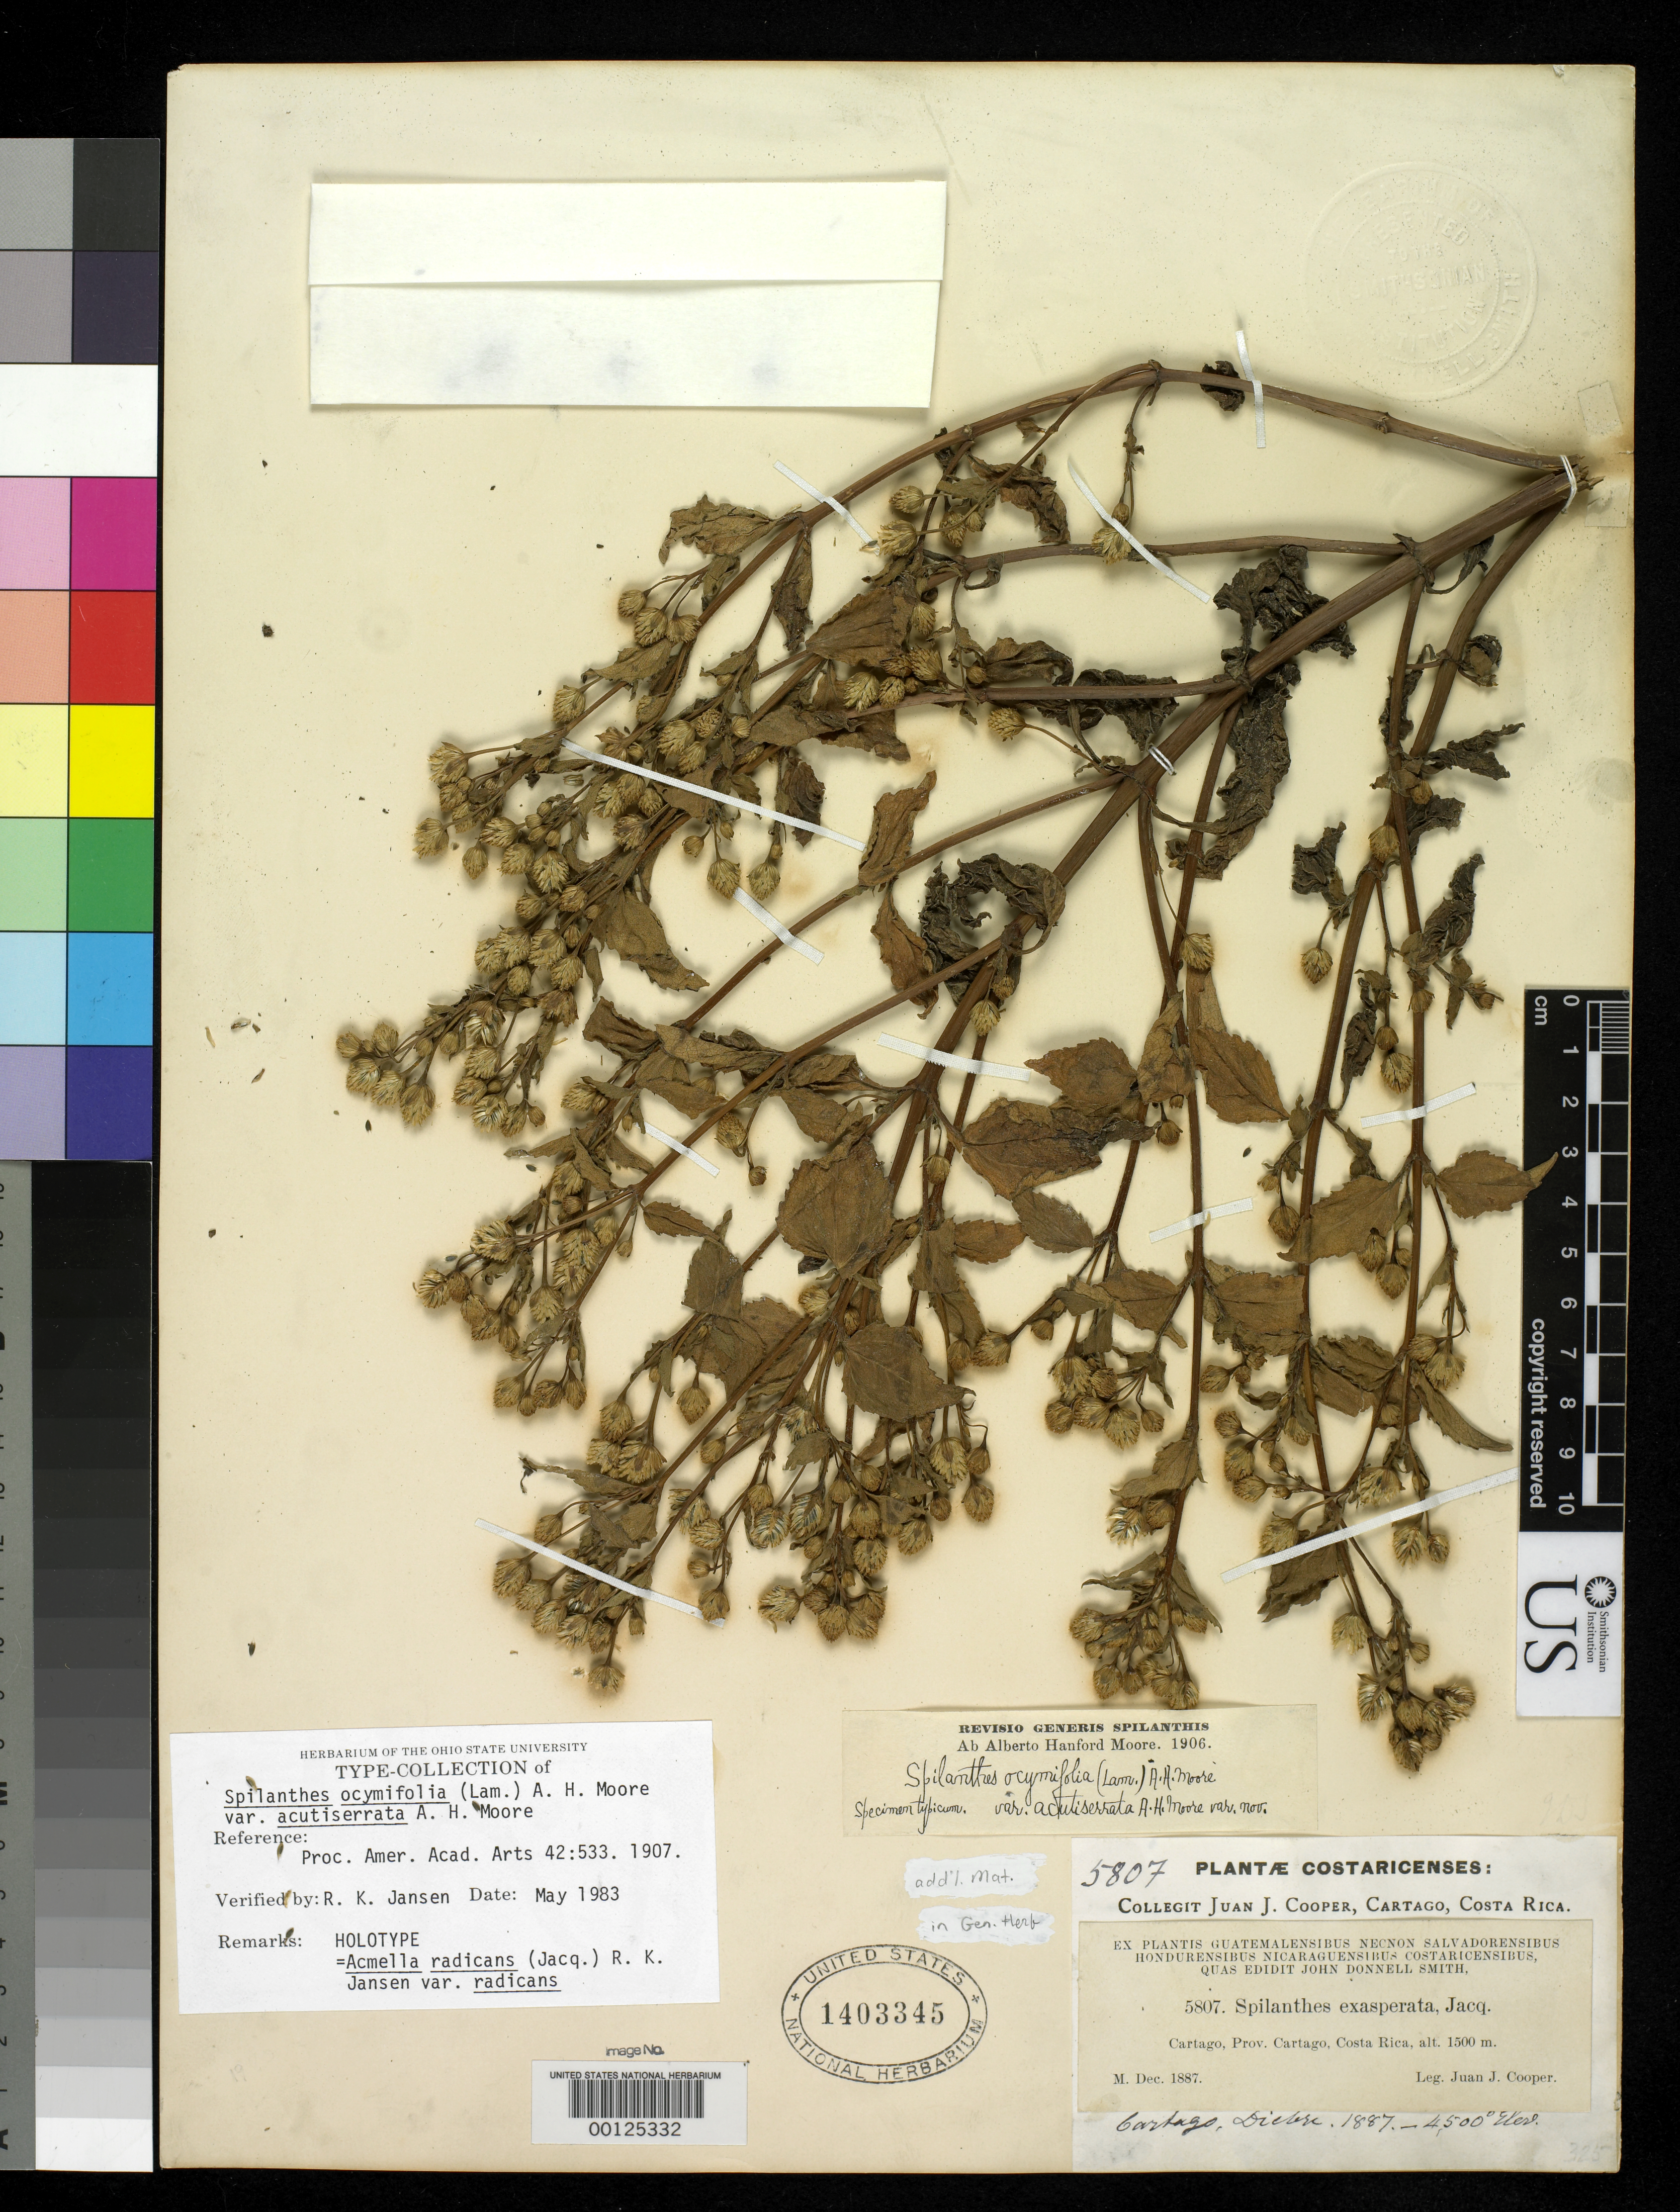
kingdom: Plantae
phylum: Tracheophyta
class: Magnoliopsida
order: Asterales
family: Asteraceae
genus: Spilanthes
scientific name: Spilanthes ocymifolia var. acutiserrata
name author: A.H. Moore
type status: Holotype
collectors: J. J. Cooper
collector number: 5807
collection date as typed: Dec 1887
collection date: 1887-12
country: Costa Rica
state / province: Cartago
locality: Cartago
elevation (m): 1500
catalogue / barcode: US 1403345